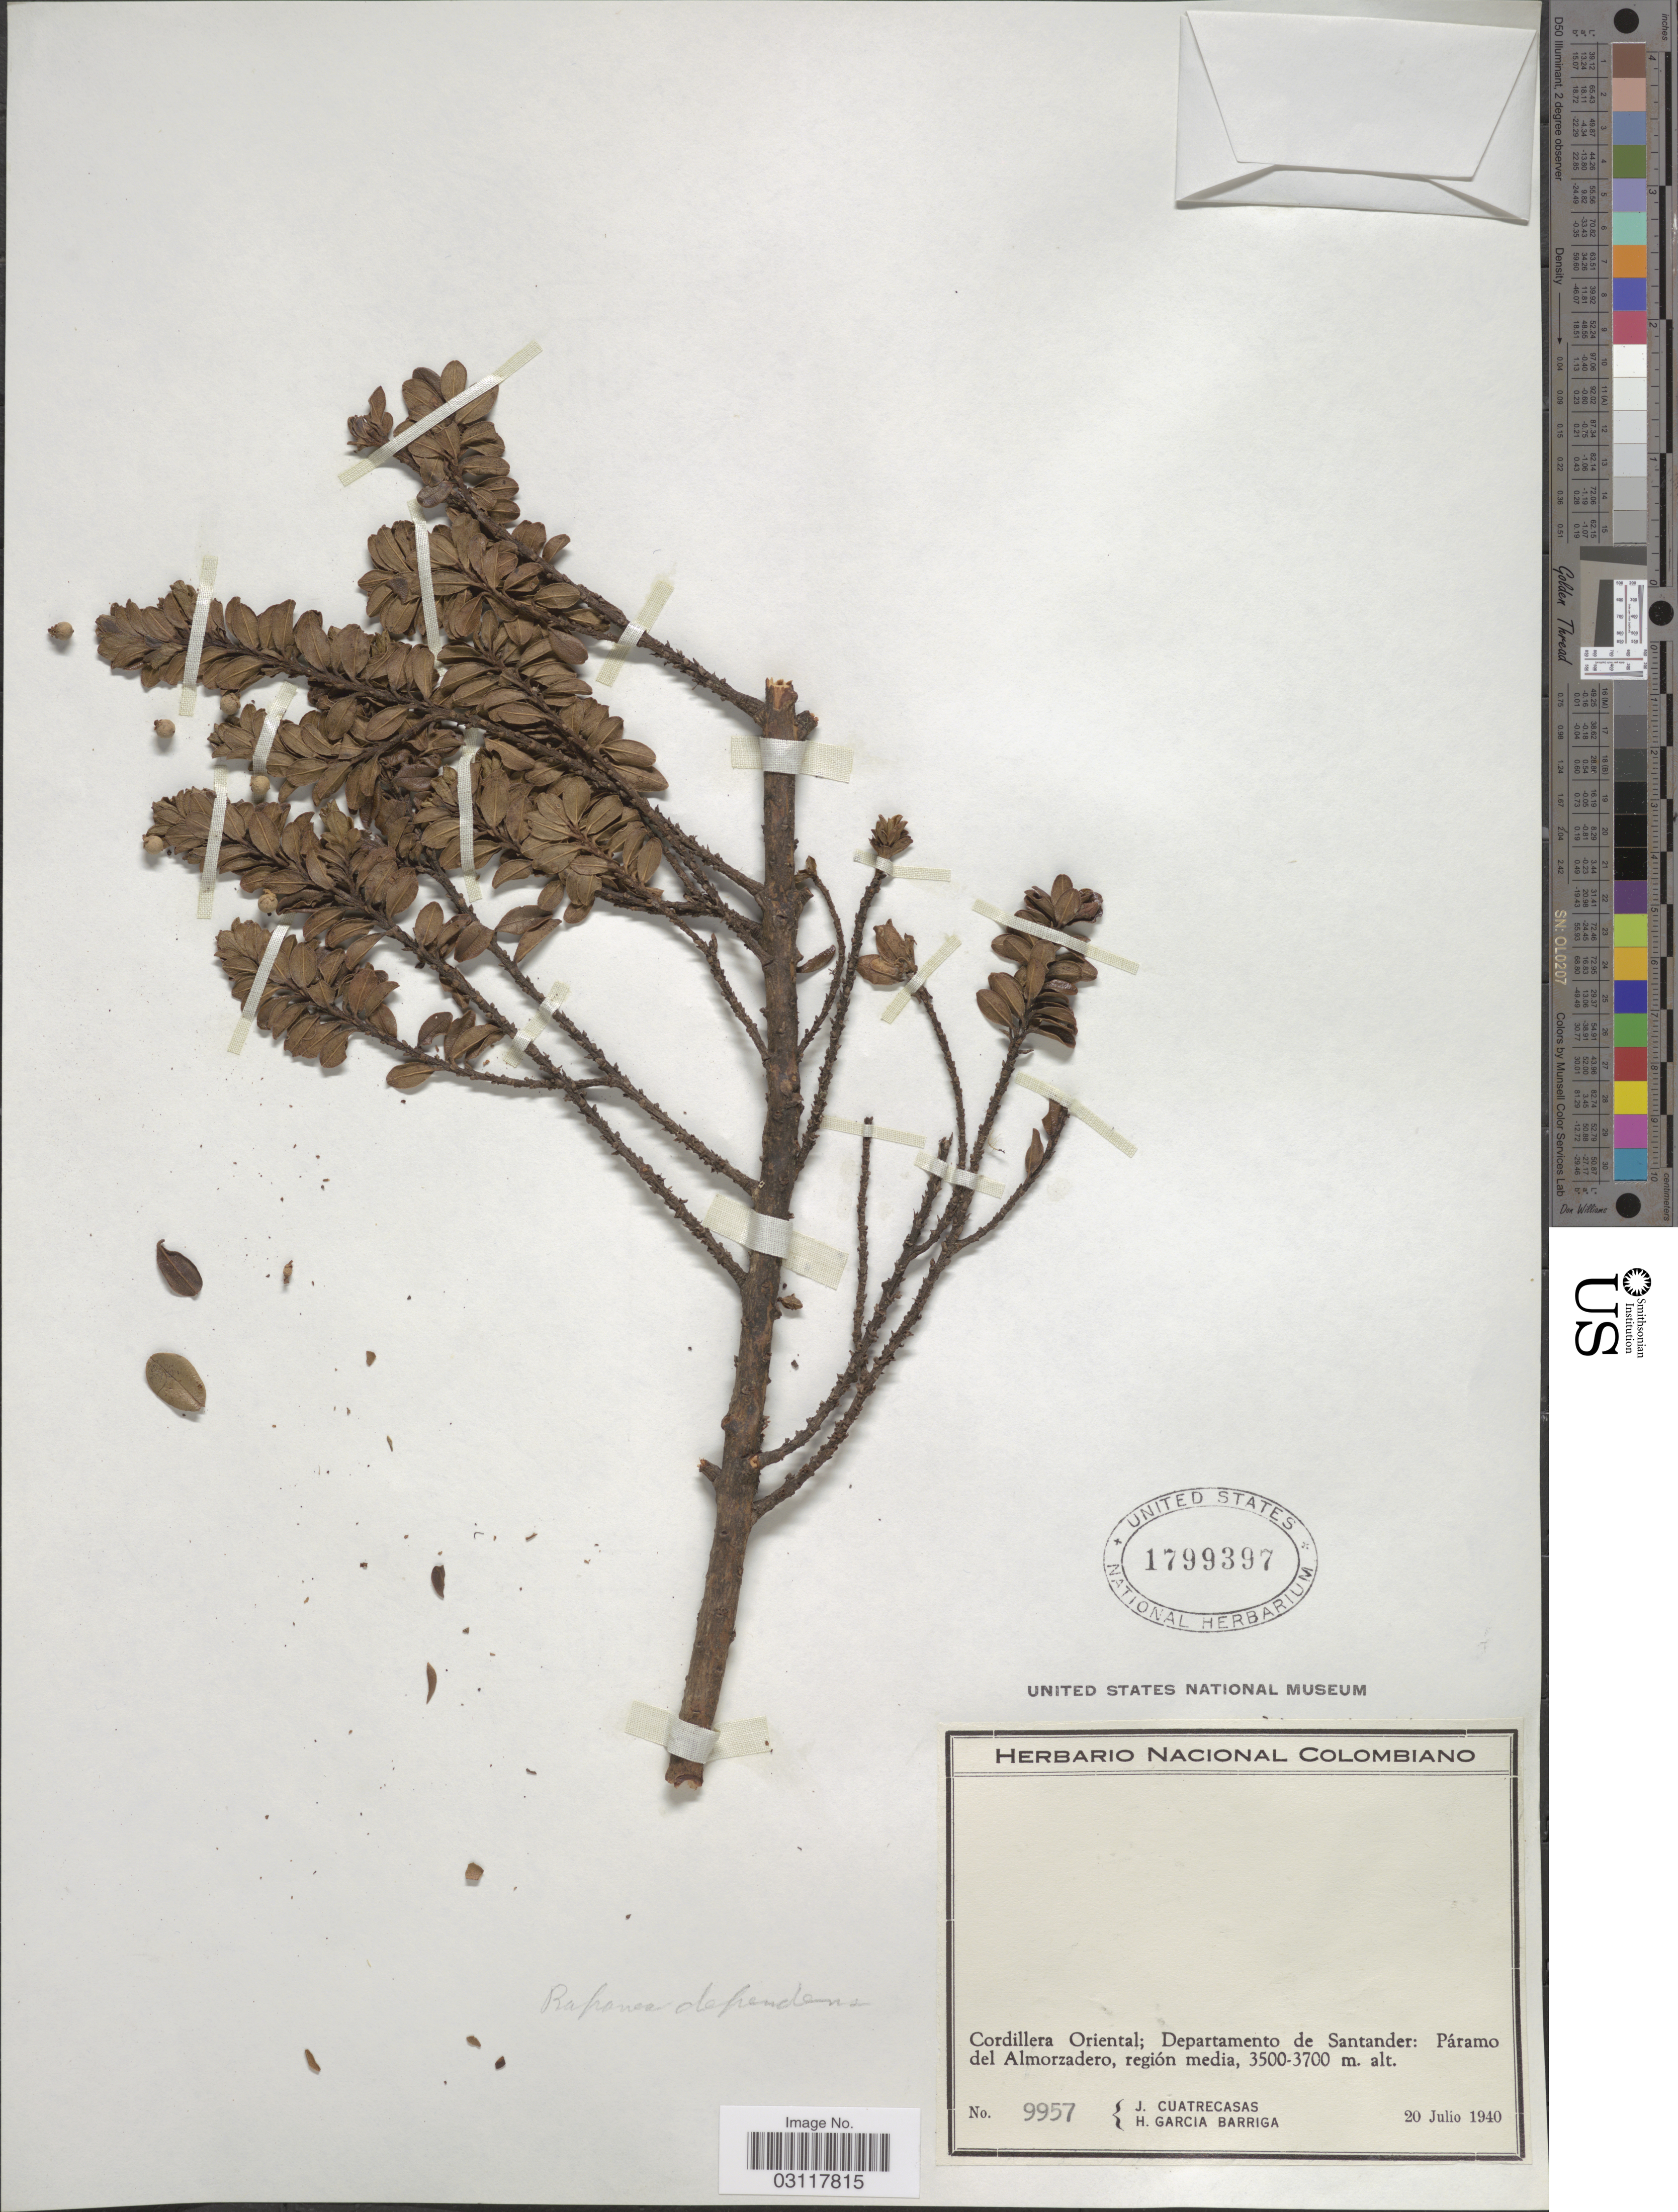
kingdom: Plantae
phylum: Tracheophyta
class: Magnoliopsida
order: Ericales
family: Primulaceae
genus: Rapanea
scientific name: Rapanea dependens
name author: (Ruiz & Pav.) Mez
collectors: J. Cuatrecasas & H. García Barriga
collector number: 9957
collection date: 1940-07-20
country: Colombia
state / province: Santander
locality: Cordillera Oriental; Departamento de Santander: Páramo del Almorzadero, región media.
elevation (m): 3500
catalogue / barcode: US 1799397